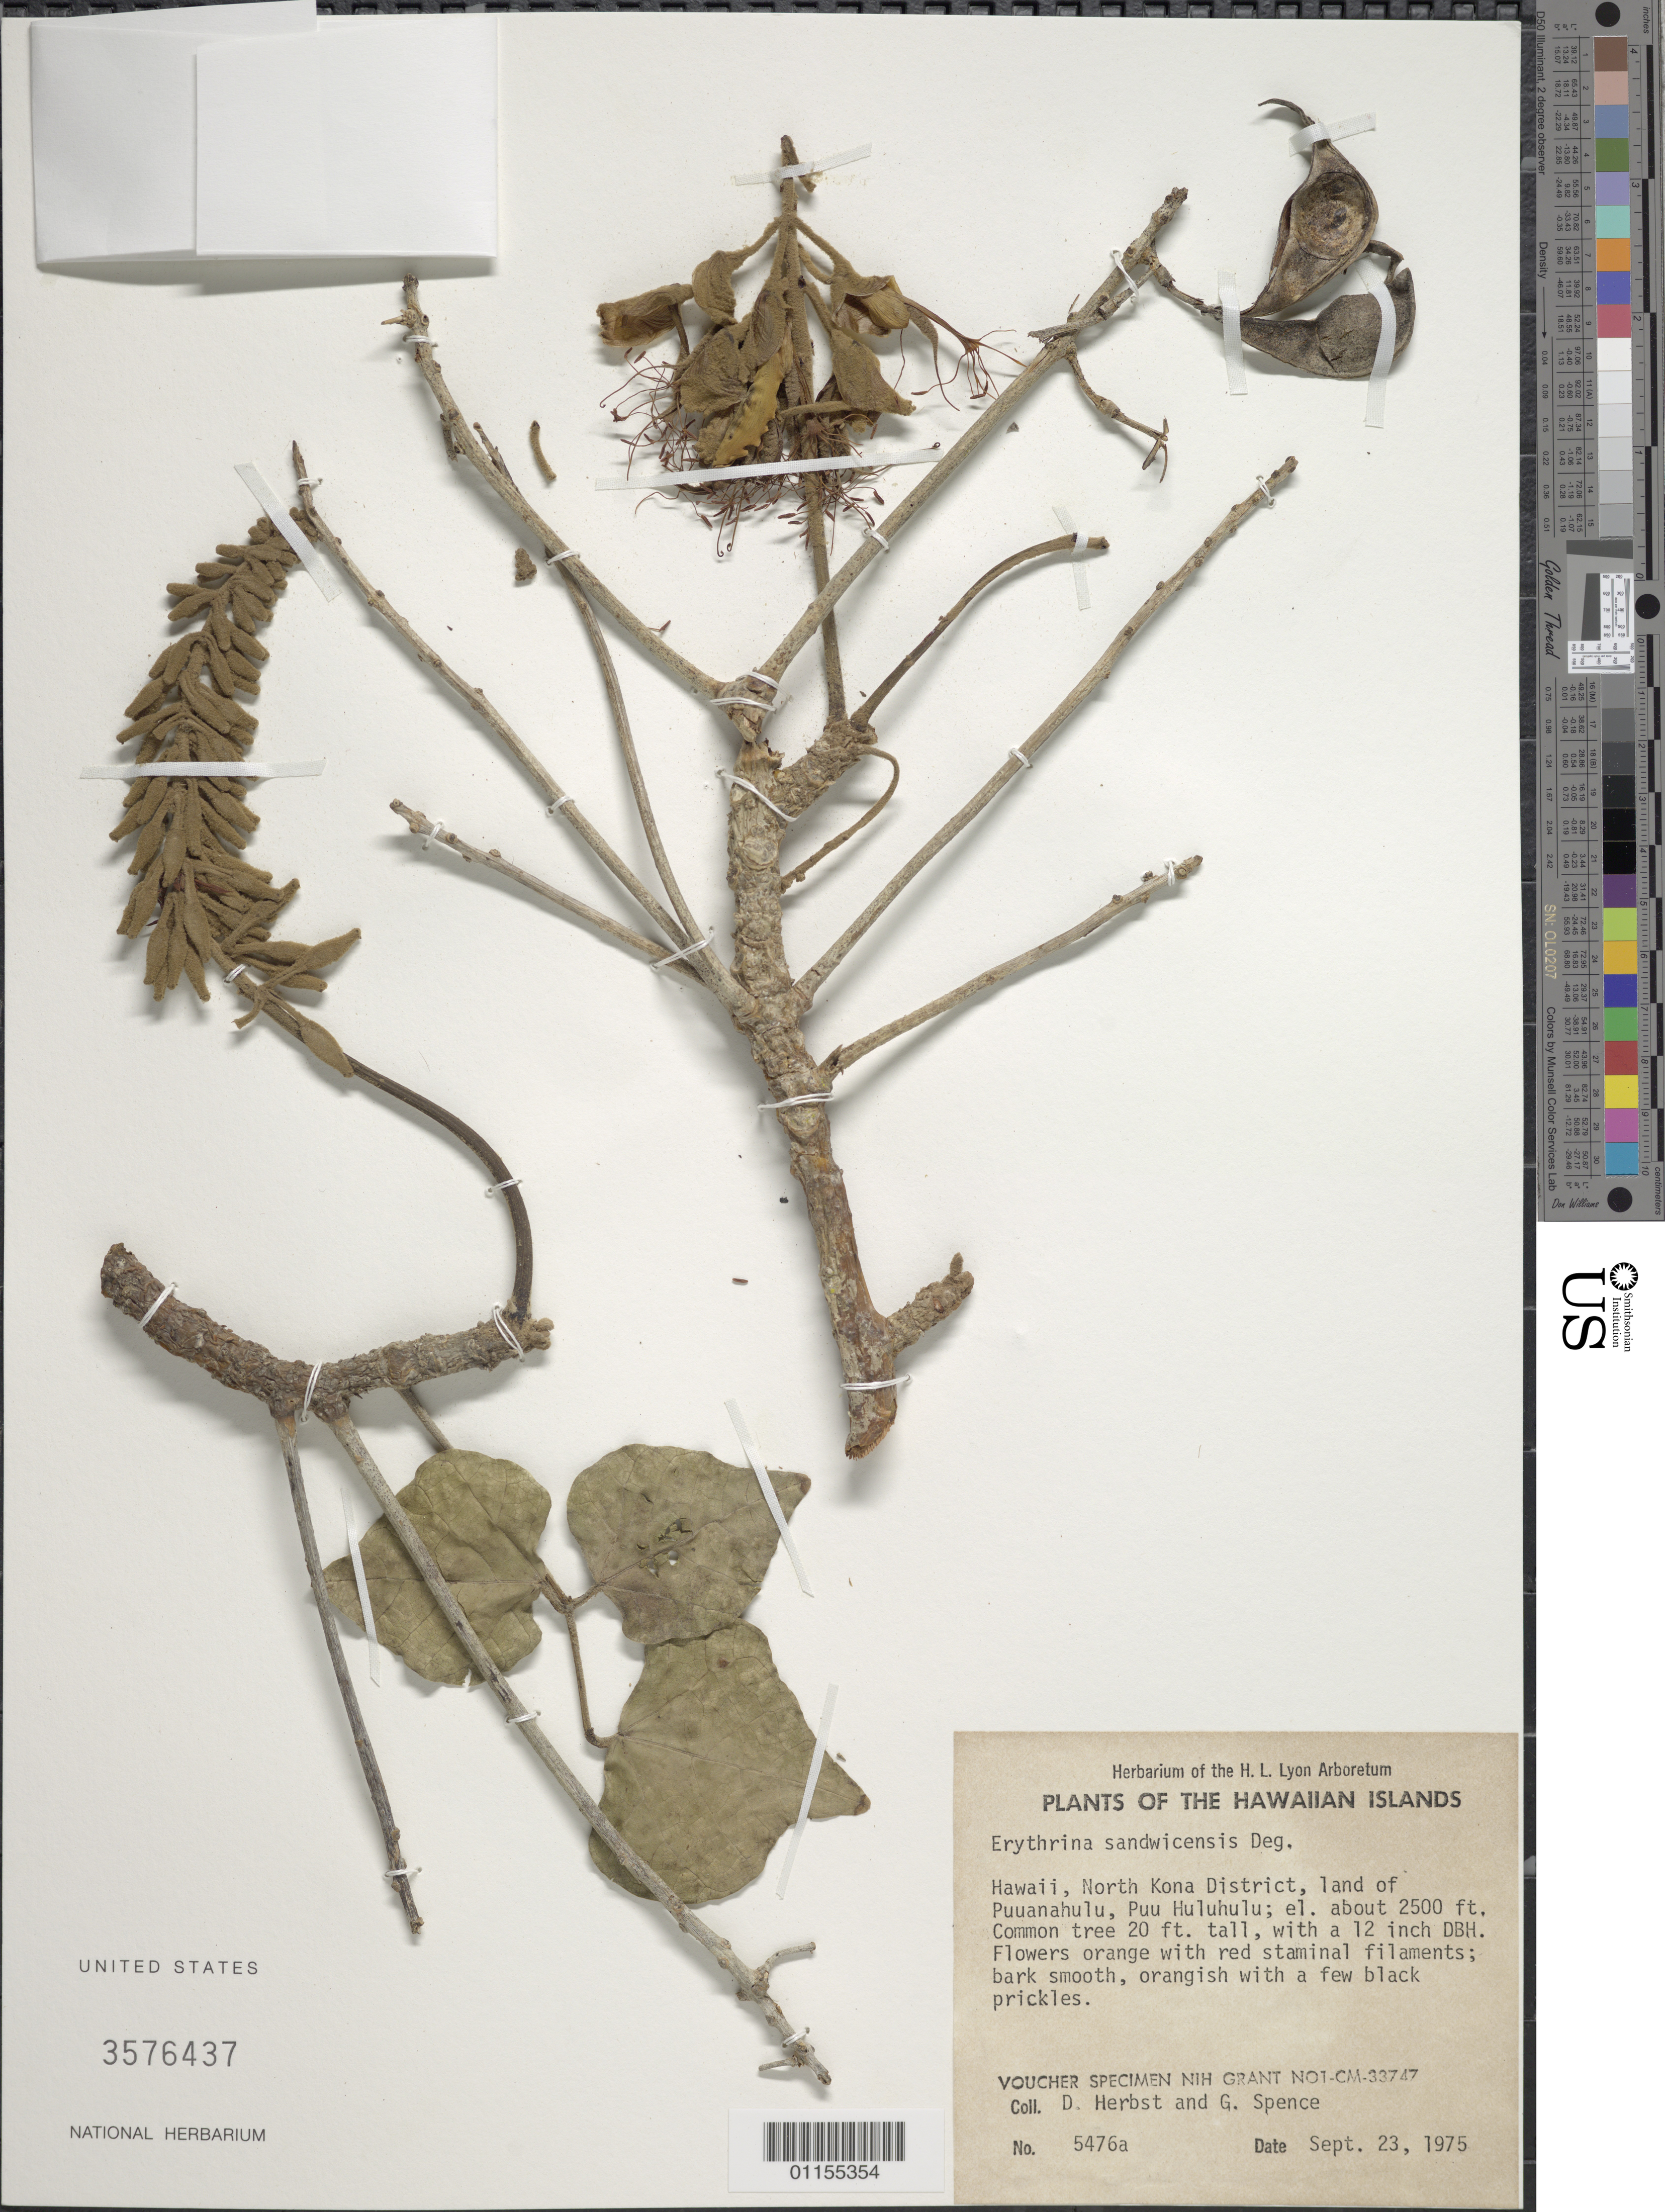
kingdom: Plantae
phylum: Tracheophyta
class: Magnoliopsida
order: Fabales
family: Fabaceae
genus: Erythrina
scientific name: Erythrina sandwicensis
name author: O. Deg.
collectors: D. R. Herbst & G. Spence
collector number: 5476a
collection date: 1975-09-23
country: United States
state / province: Hawaii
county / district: Hawaii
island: Hawaii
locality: North Kona District, land of Pu'uanahulu Pu'u Huluhulu.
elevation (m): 762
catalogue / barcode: US 3576437